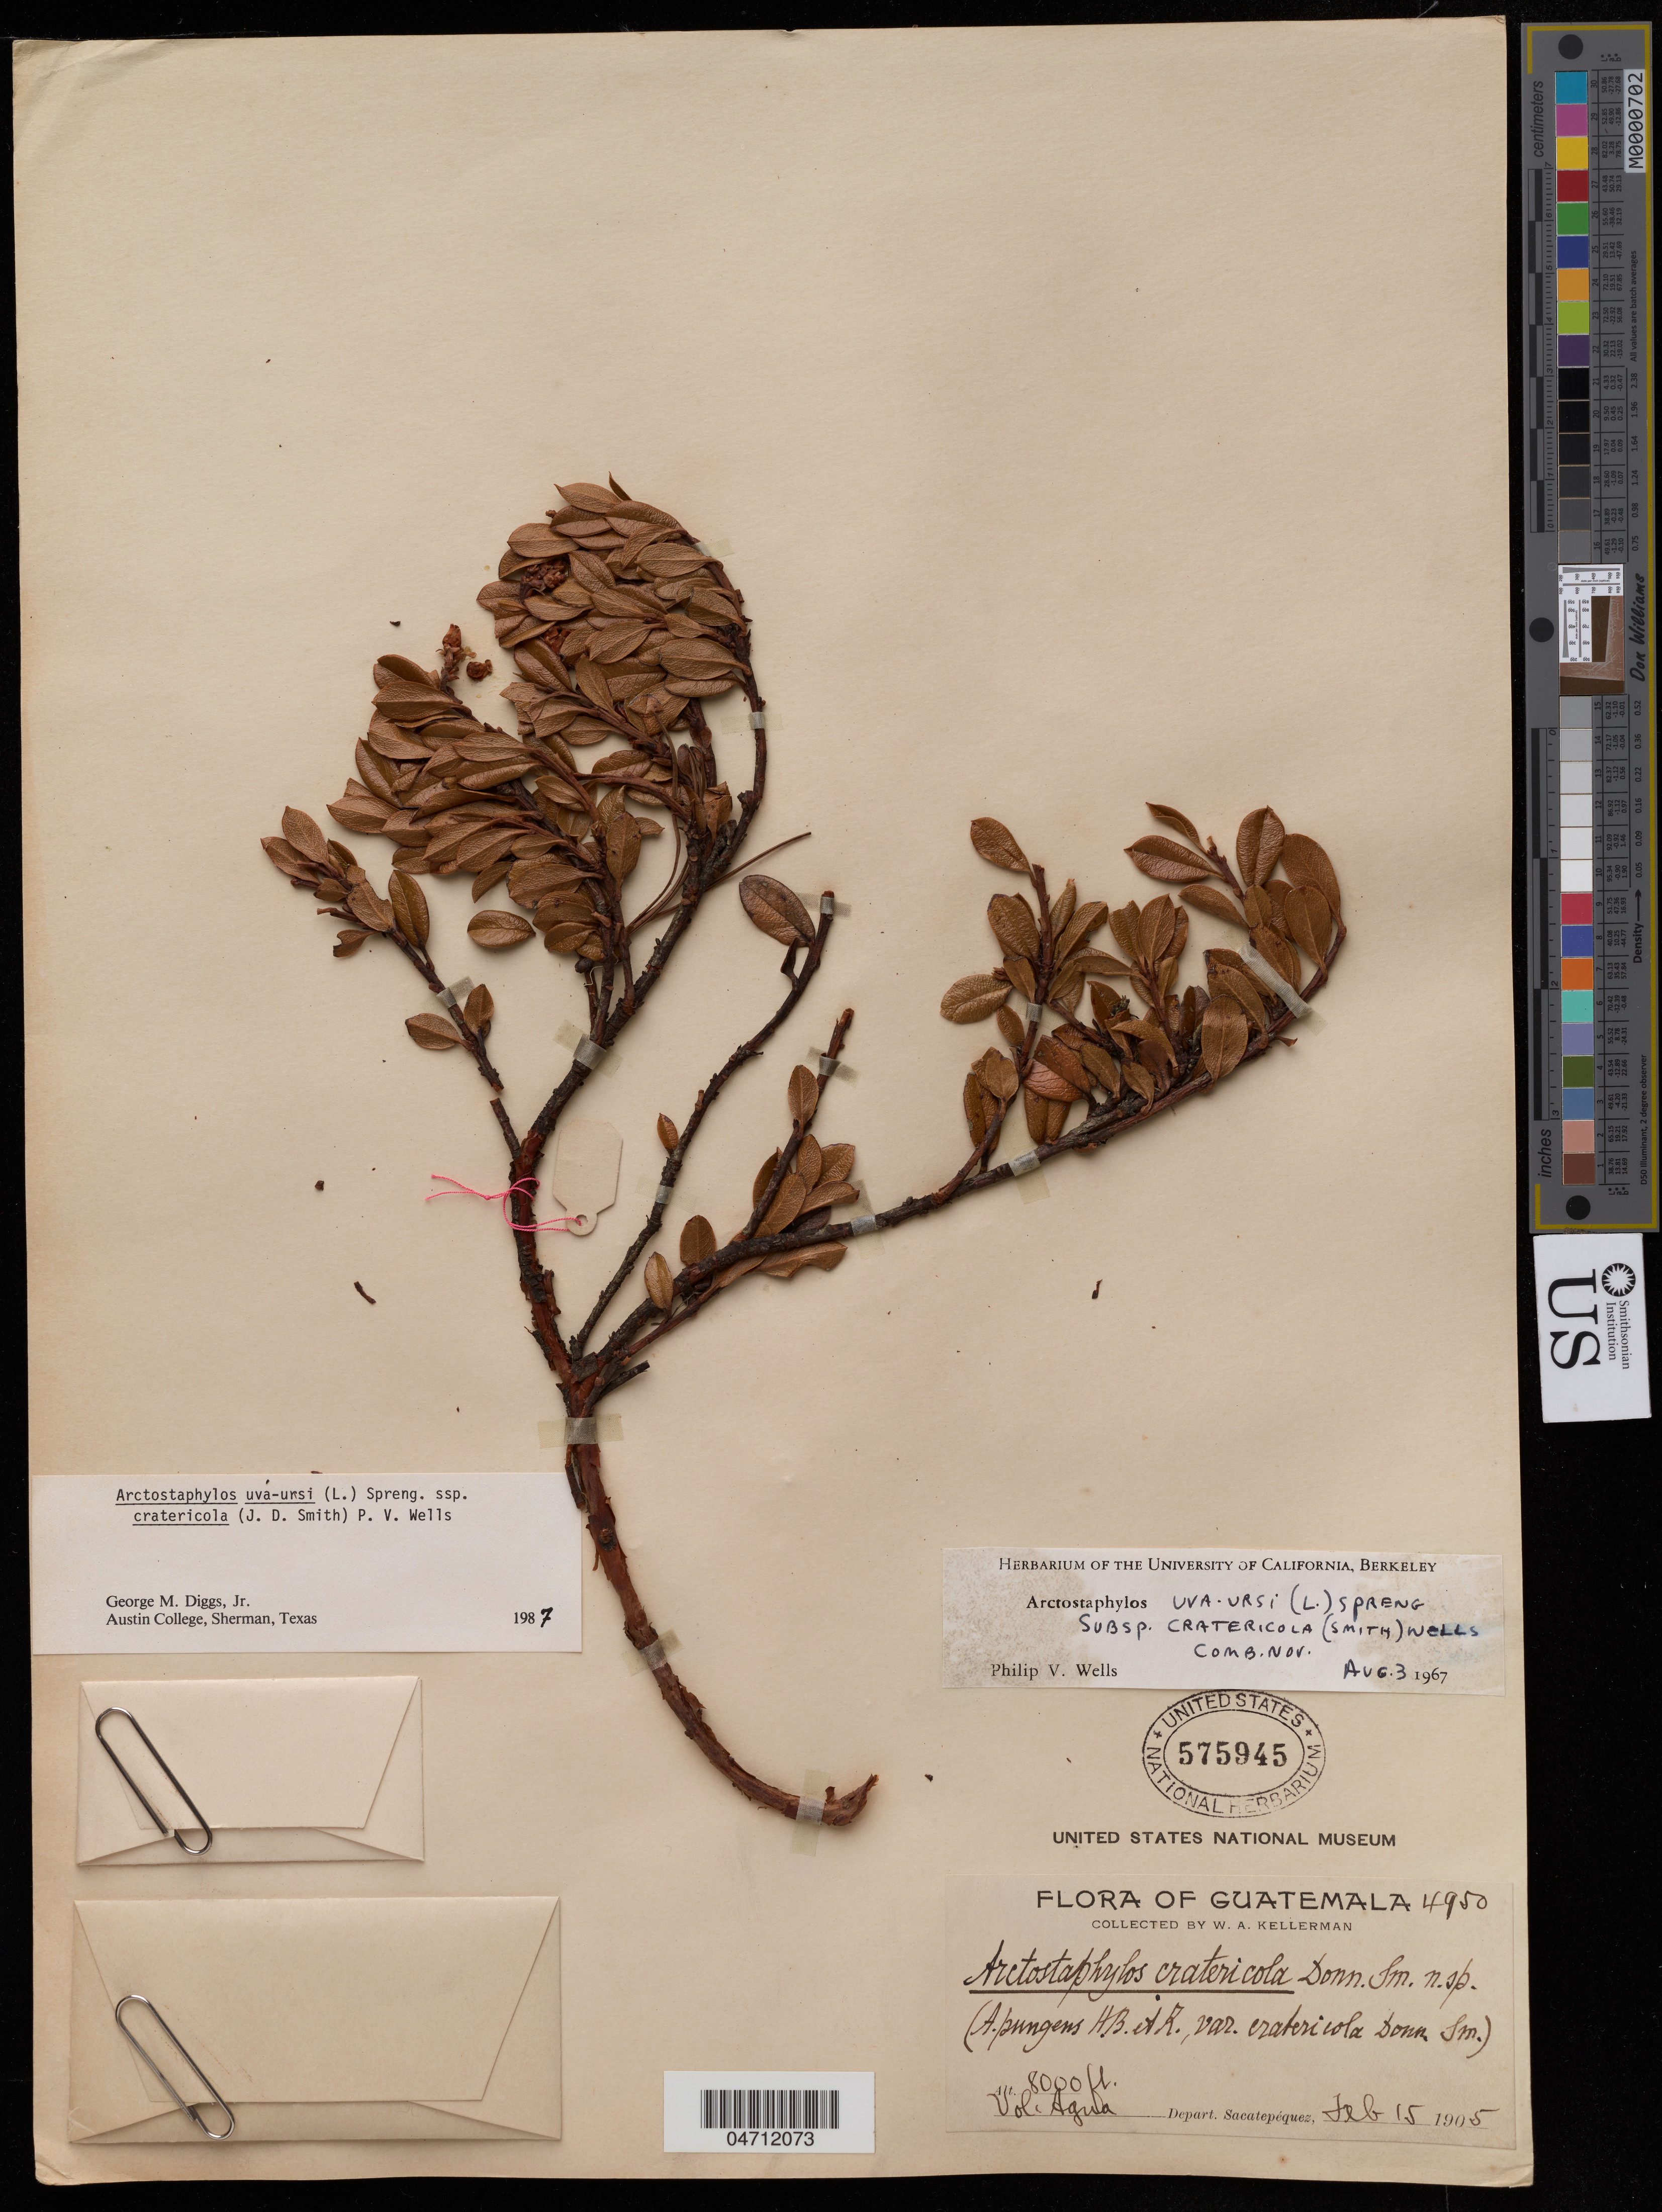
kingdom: Plantae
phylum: Tracheophyta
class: Magnoliopsida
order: Ericales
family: Ericaceae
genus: Arctostaphylos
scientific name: Arctostaphylos uva-ursi subsp. cratericola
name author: (Donn. Sm.) P.V. Wells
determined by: Diggs, George Minor, Jr.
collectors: W. Kellerman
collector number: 4950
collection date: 1905-02-15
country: Guatemala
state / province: Sacatepéquez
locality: Vol. Agua.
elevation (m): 2438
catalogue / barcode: US 575945